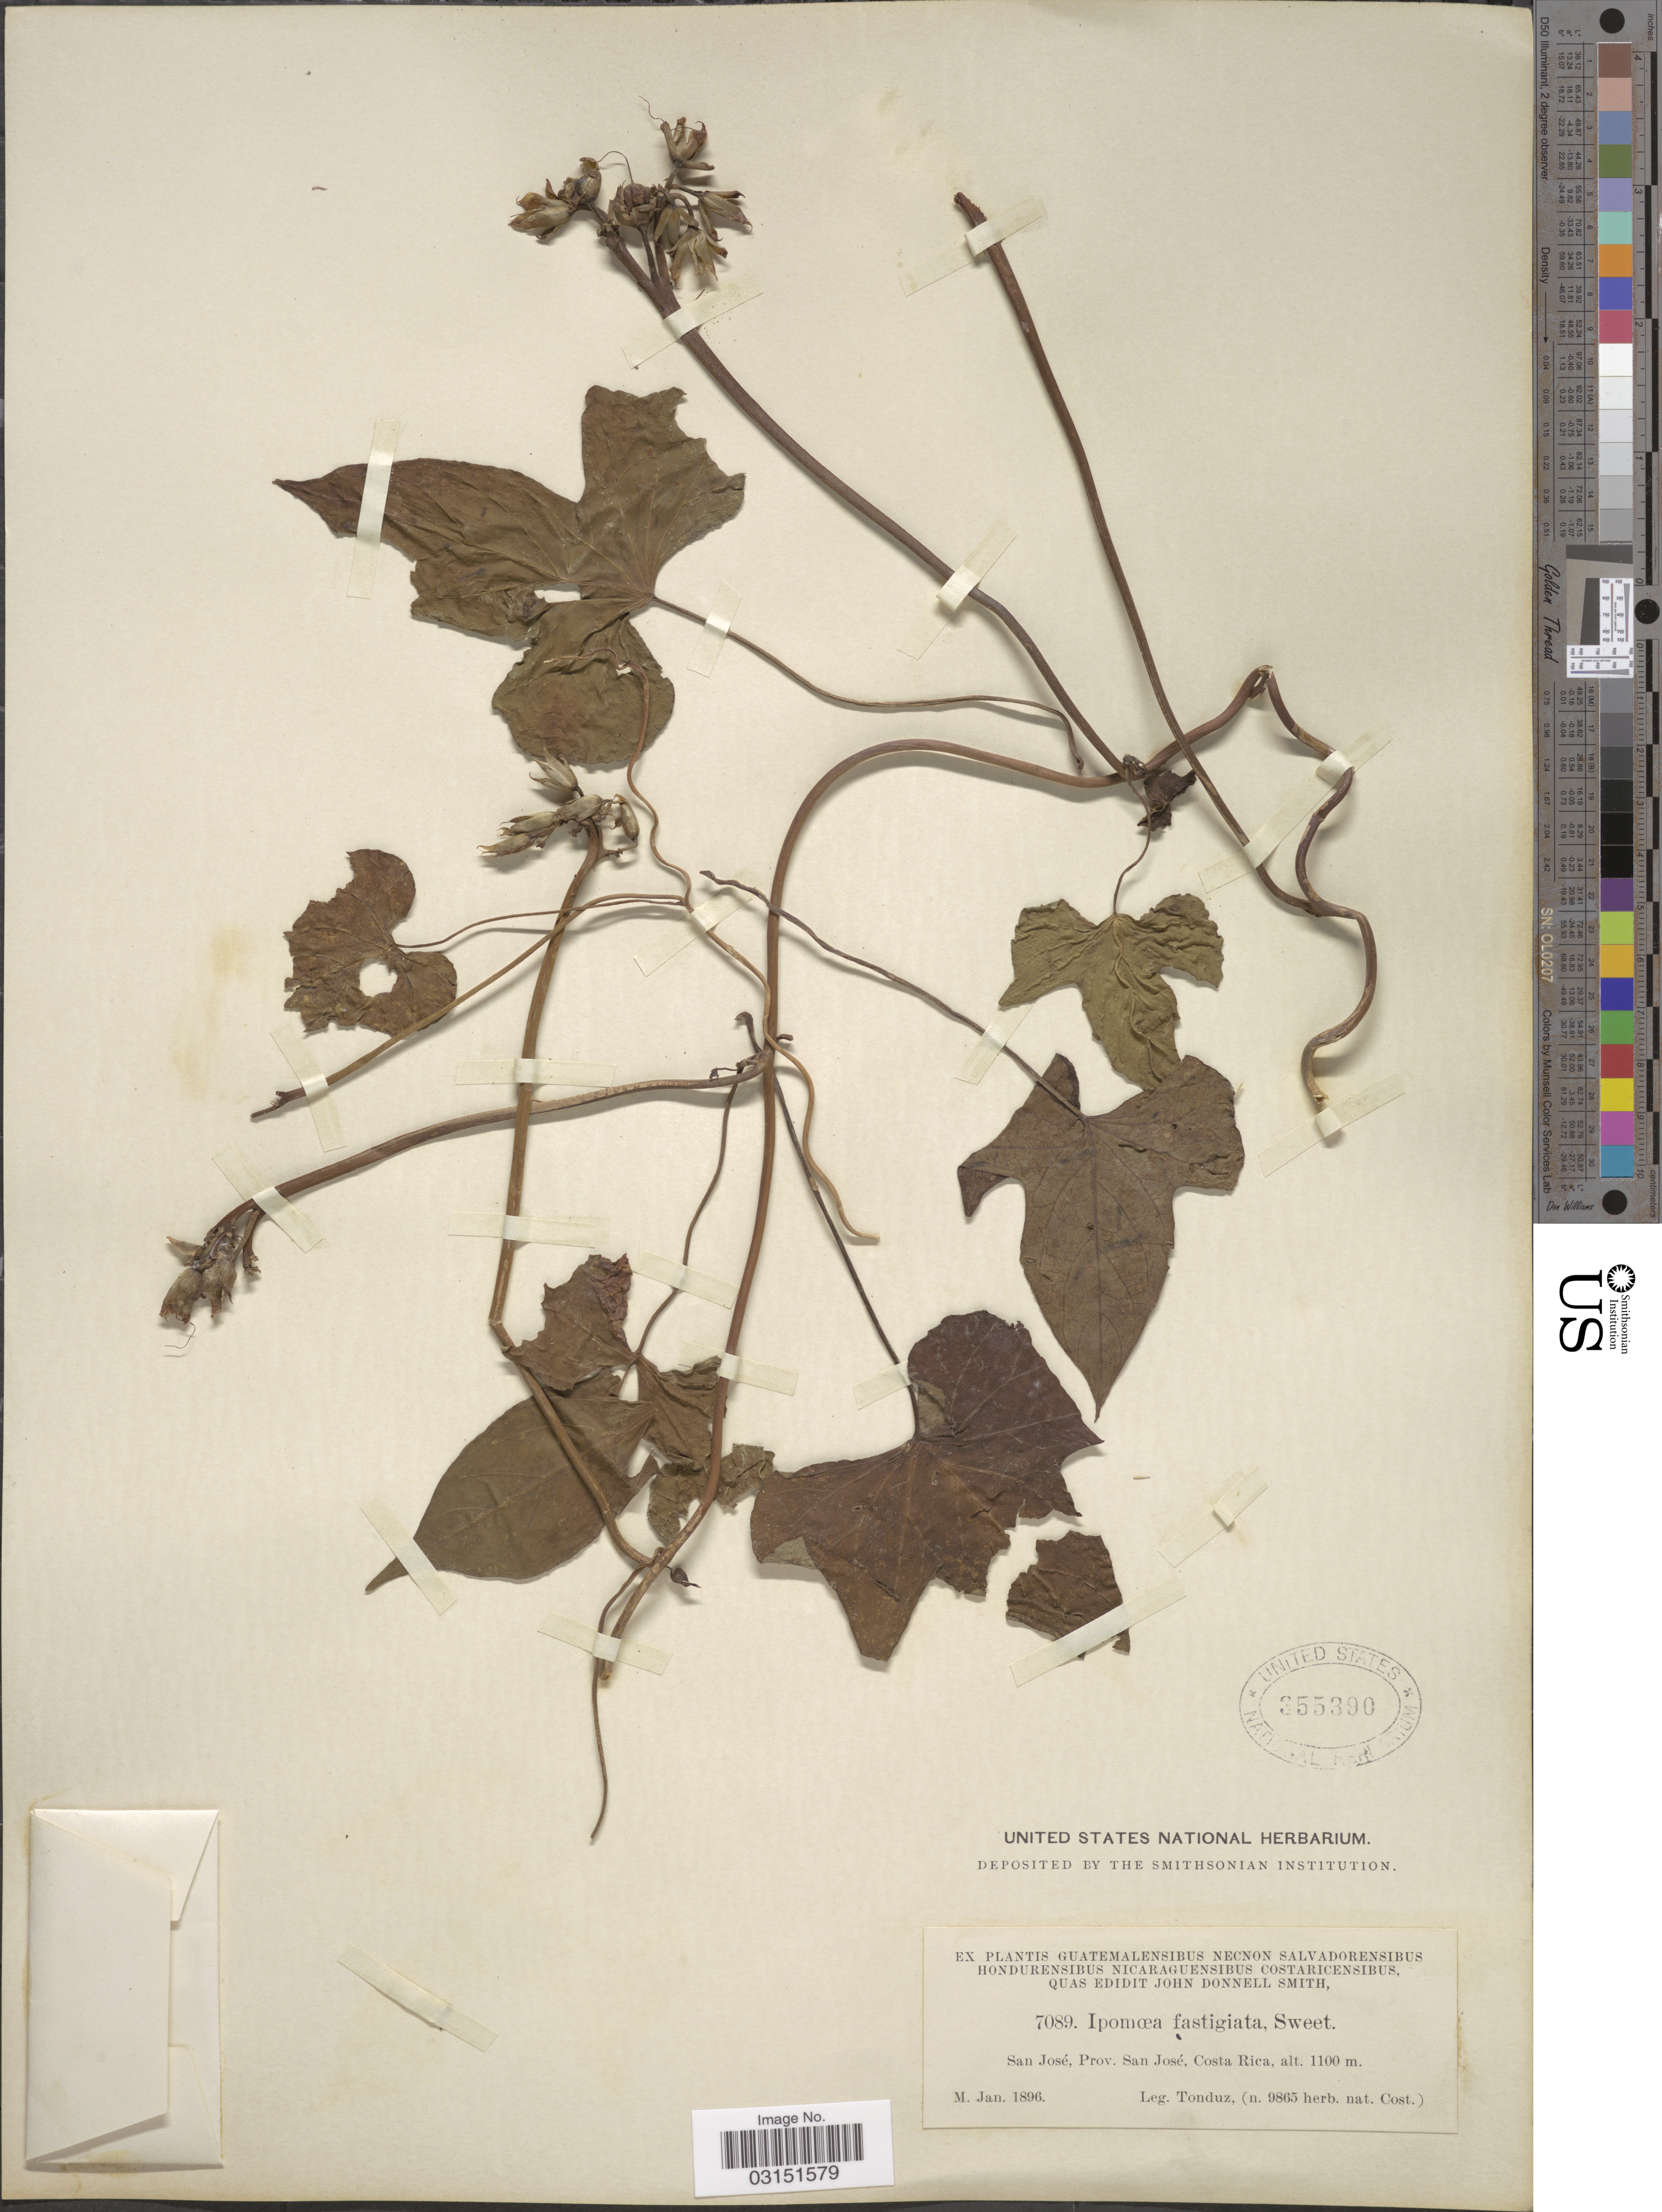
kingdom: Plantae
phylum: Tracheophyta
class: Magnoliopsida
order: Solanales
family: Convolvulaceae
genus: Ipomoea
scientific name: Ipomoea tiliacea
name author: (Willd.) Choisy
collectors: Tonduz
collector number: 7089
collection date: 1896-01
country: Costa Rica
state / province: San José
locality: San José.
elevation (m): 1100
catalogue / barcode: US 355390